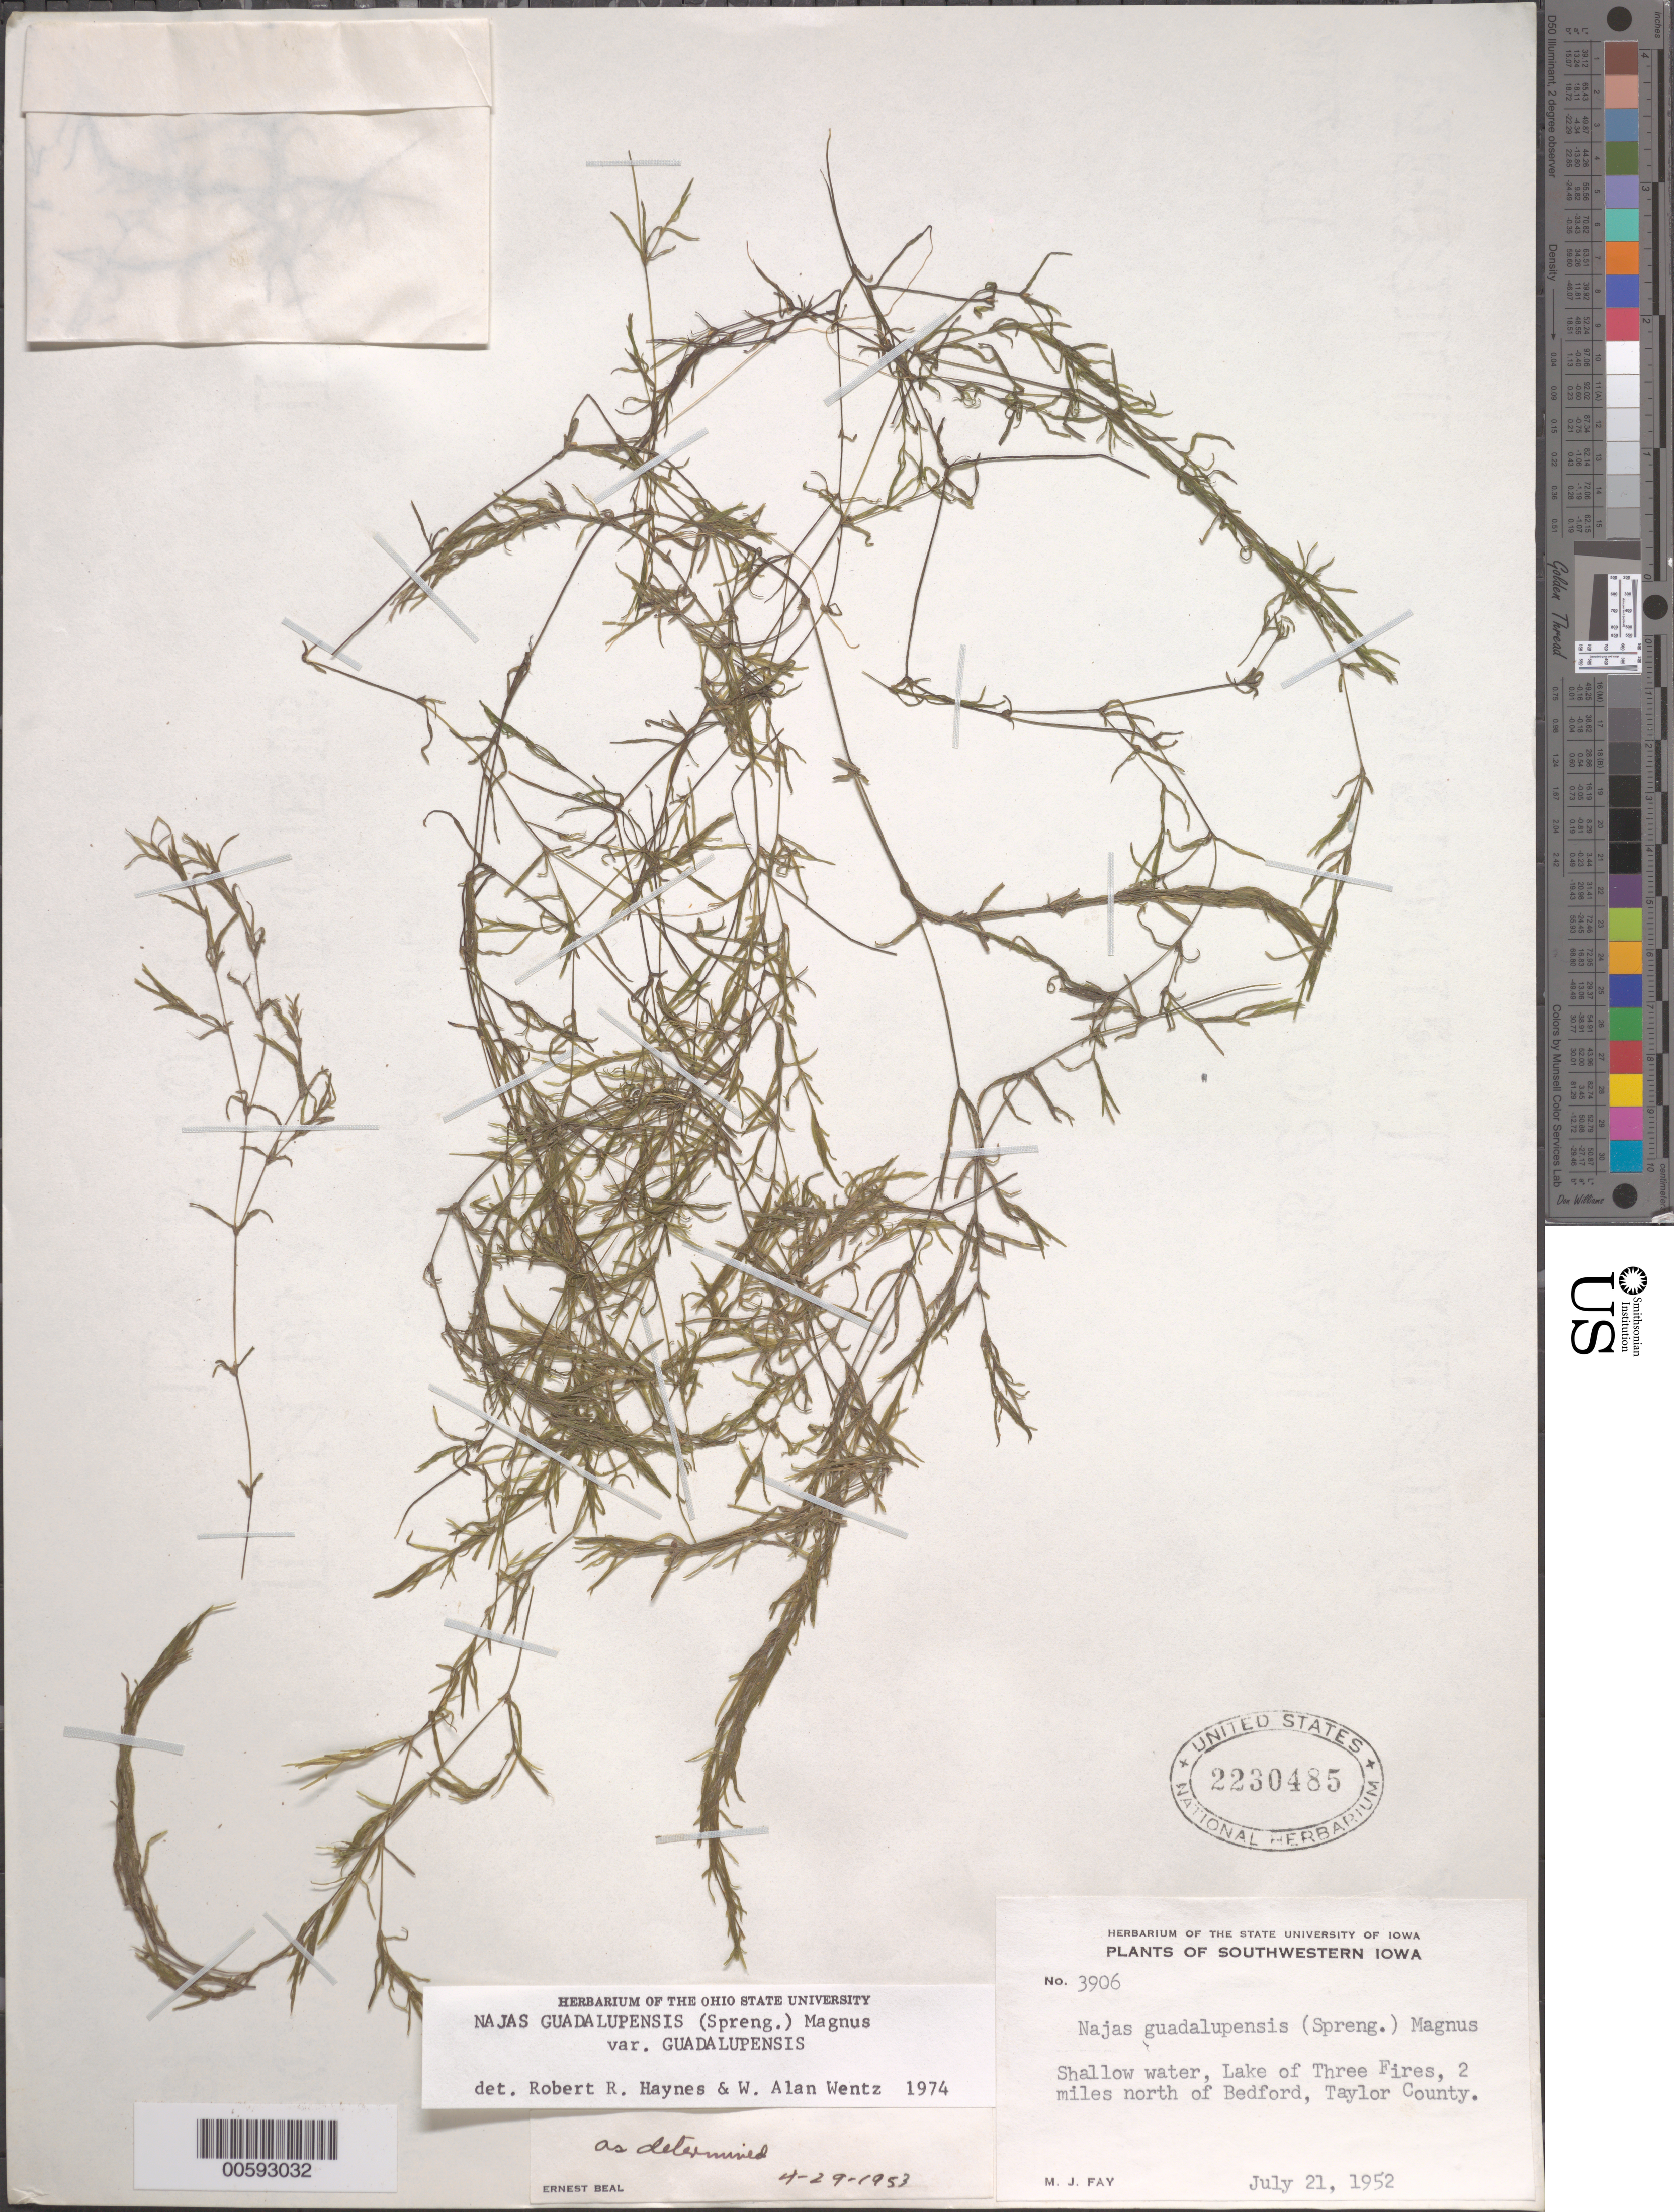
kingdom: Plantae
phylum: Tracheophyta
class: Liliopsida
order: Alismatales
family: Hydrocharitaceae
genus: Najas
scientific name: Najas guadalupensis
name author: (Spreng.) Magnus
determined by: Haynes, R. R.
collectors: M. Fay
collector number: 3906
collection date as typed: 21 Jul 1952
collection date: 1952-07-21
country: United States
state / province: Iowa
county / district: Taylor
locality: Lake of Three Fires, N of Bedford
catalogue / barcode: US 2230485